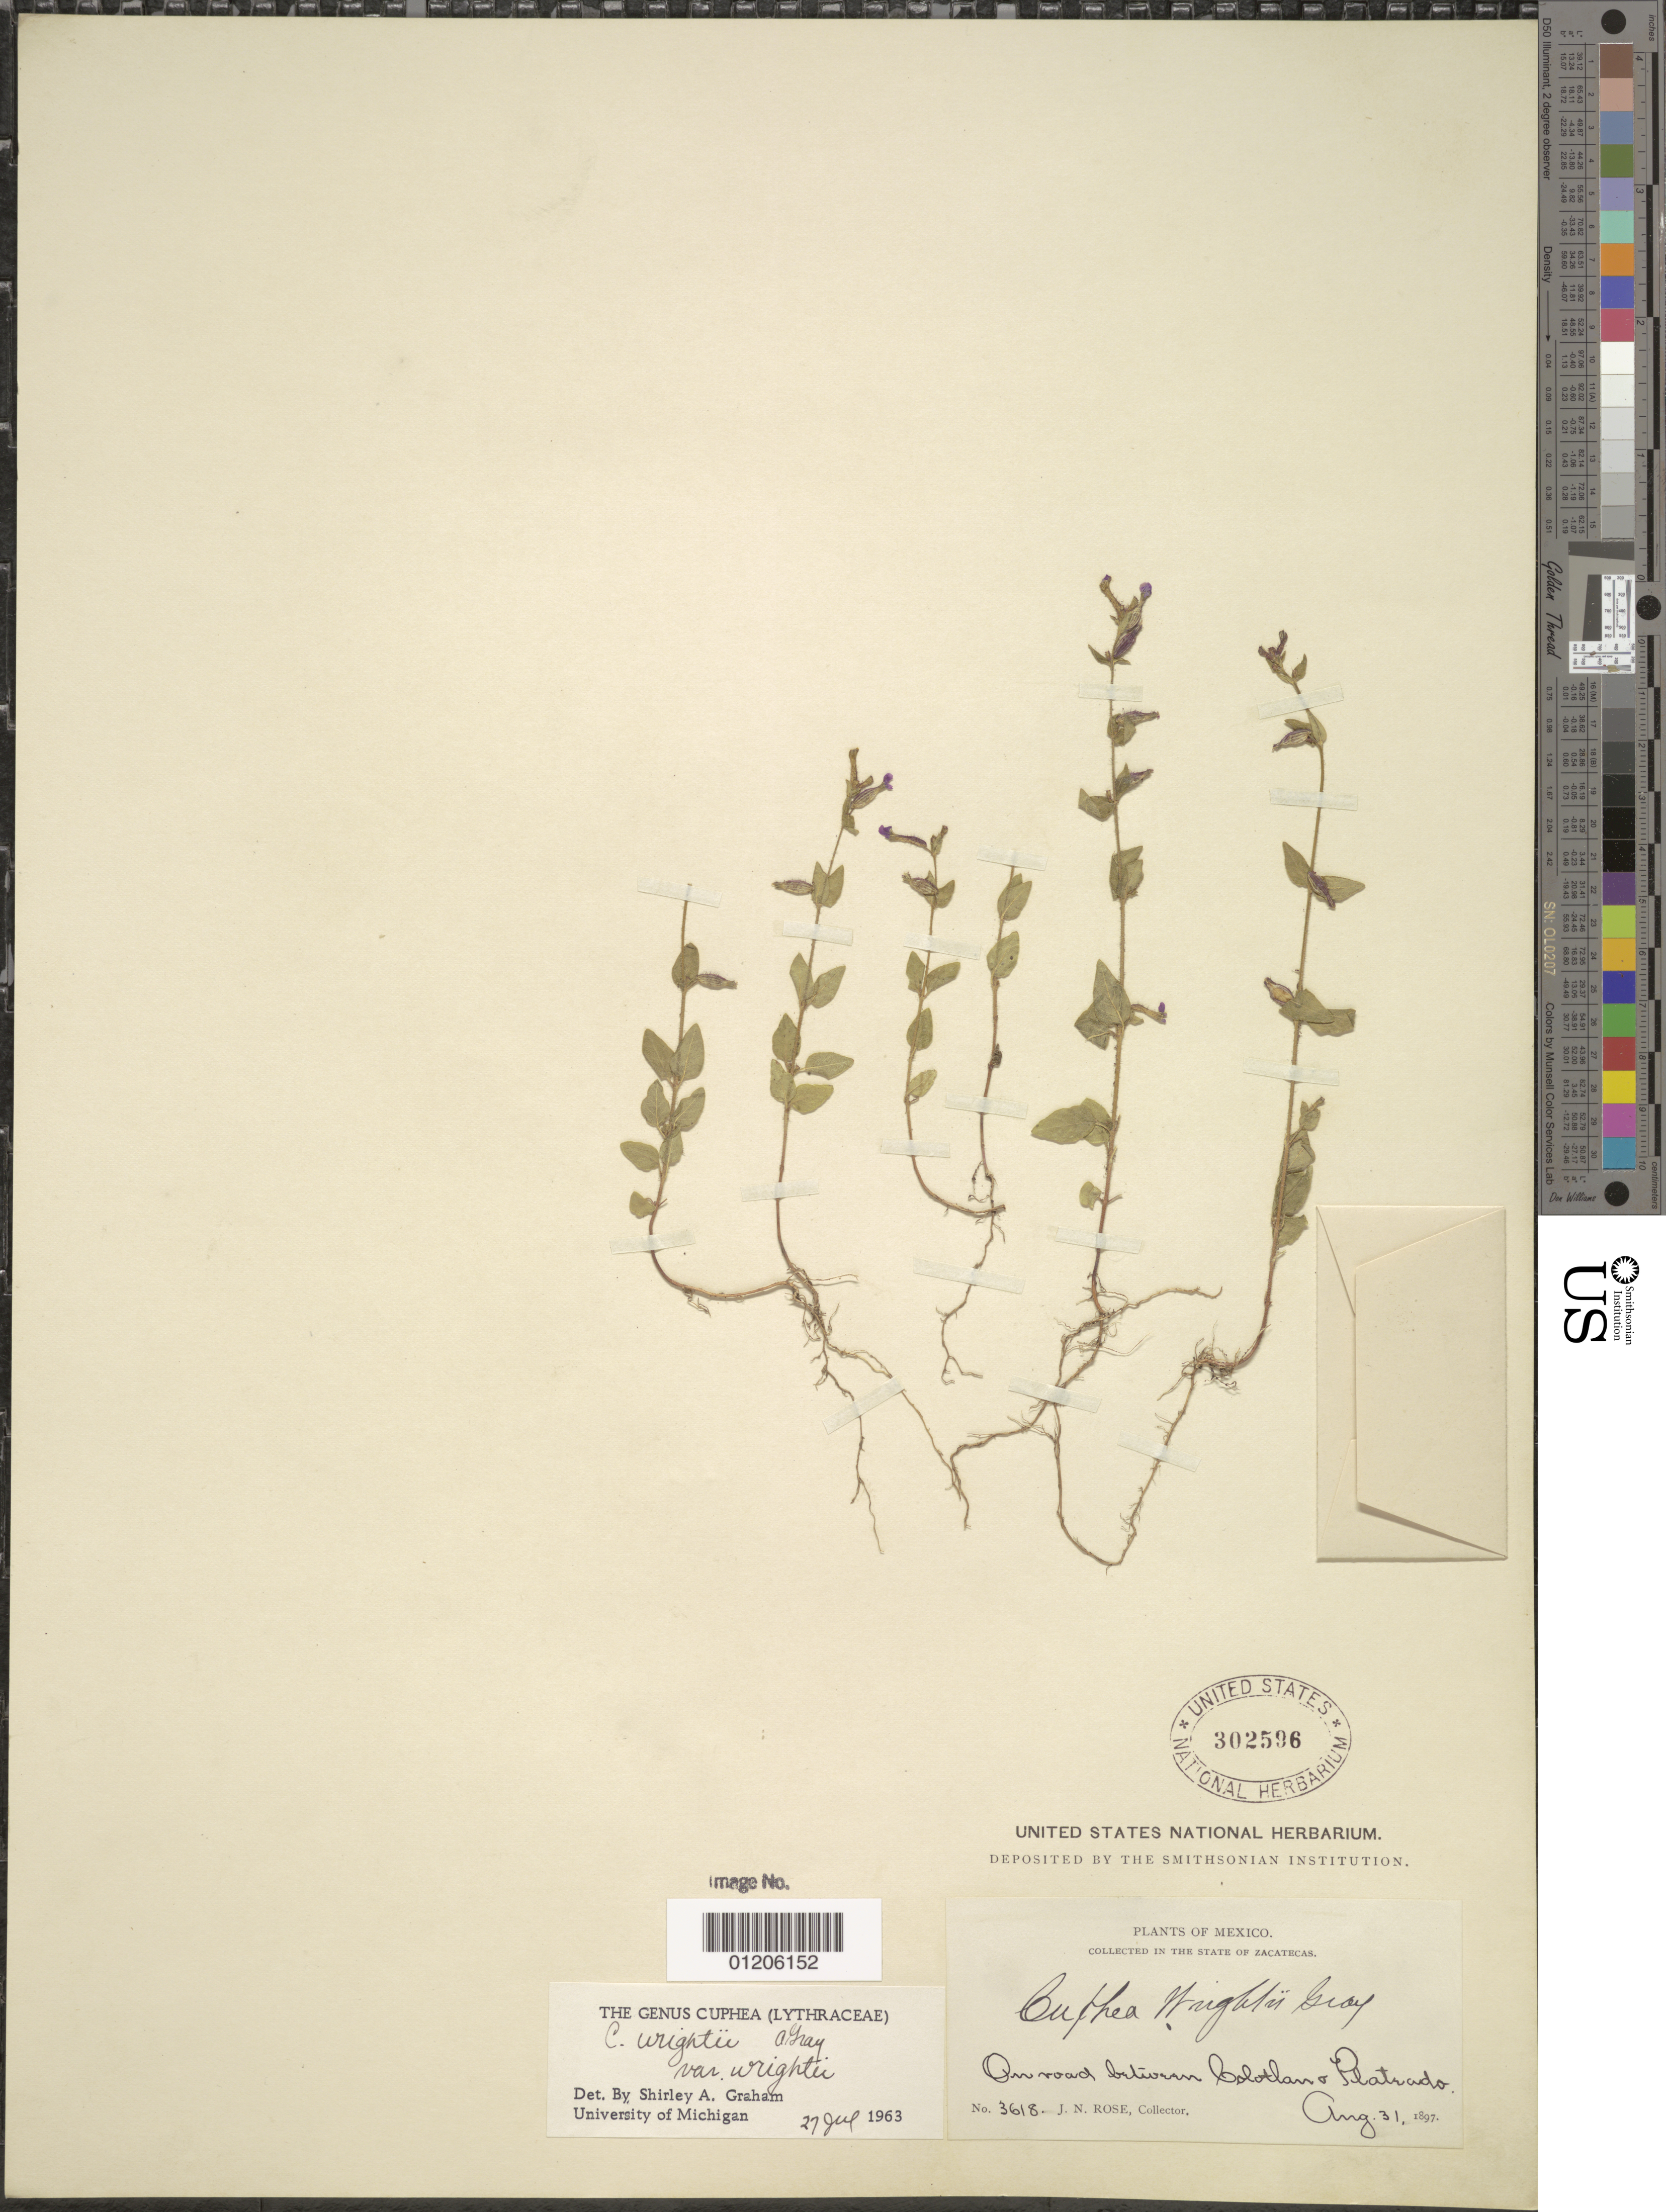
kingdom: Plantae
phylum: Tracheophyta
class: Magnoliopsida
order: Myrtales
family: Lythraceae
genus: Cuphea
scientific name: Cuphea wrightii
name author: A. Gray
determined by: Graham, S.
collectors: J. N. Rose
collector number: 3618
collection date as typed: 31 Aug 1897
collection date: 1897-08-31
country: Mexico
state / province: Zacatecas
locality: Between Colotlan and Plateado.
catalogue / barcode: US 302596